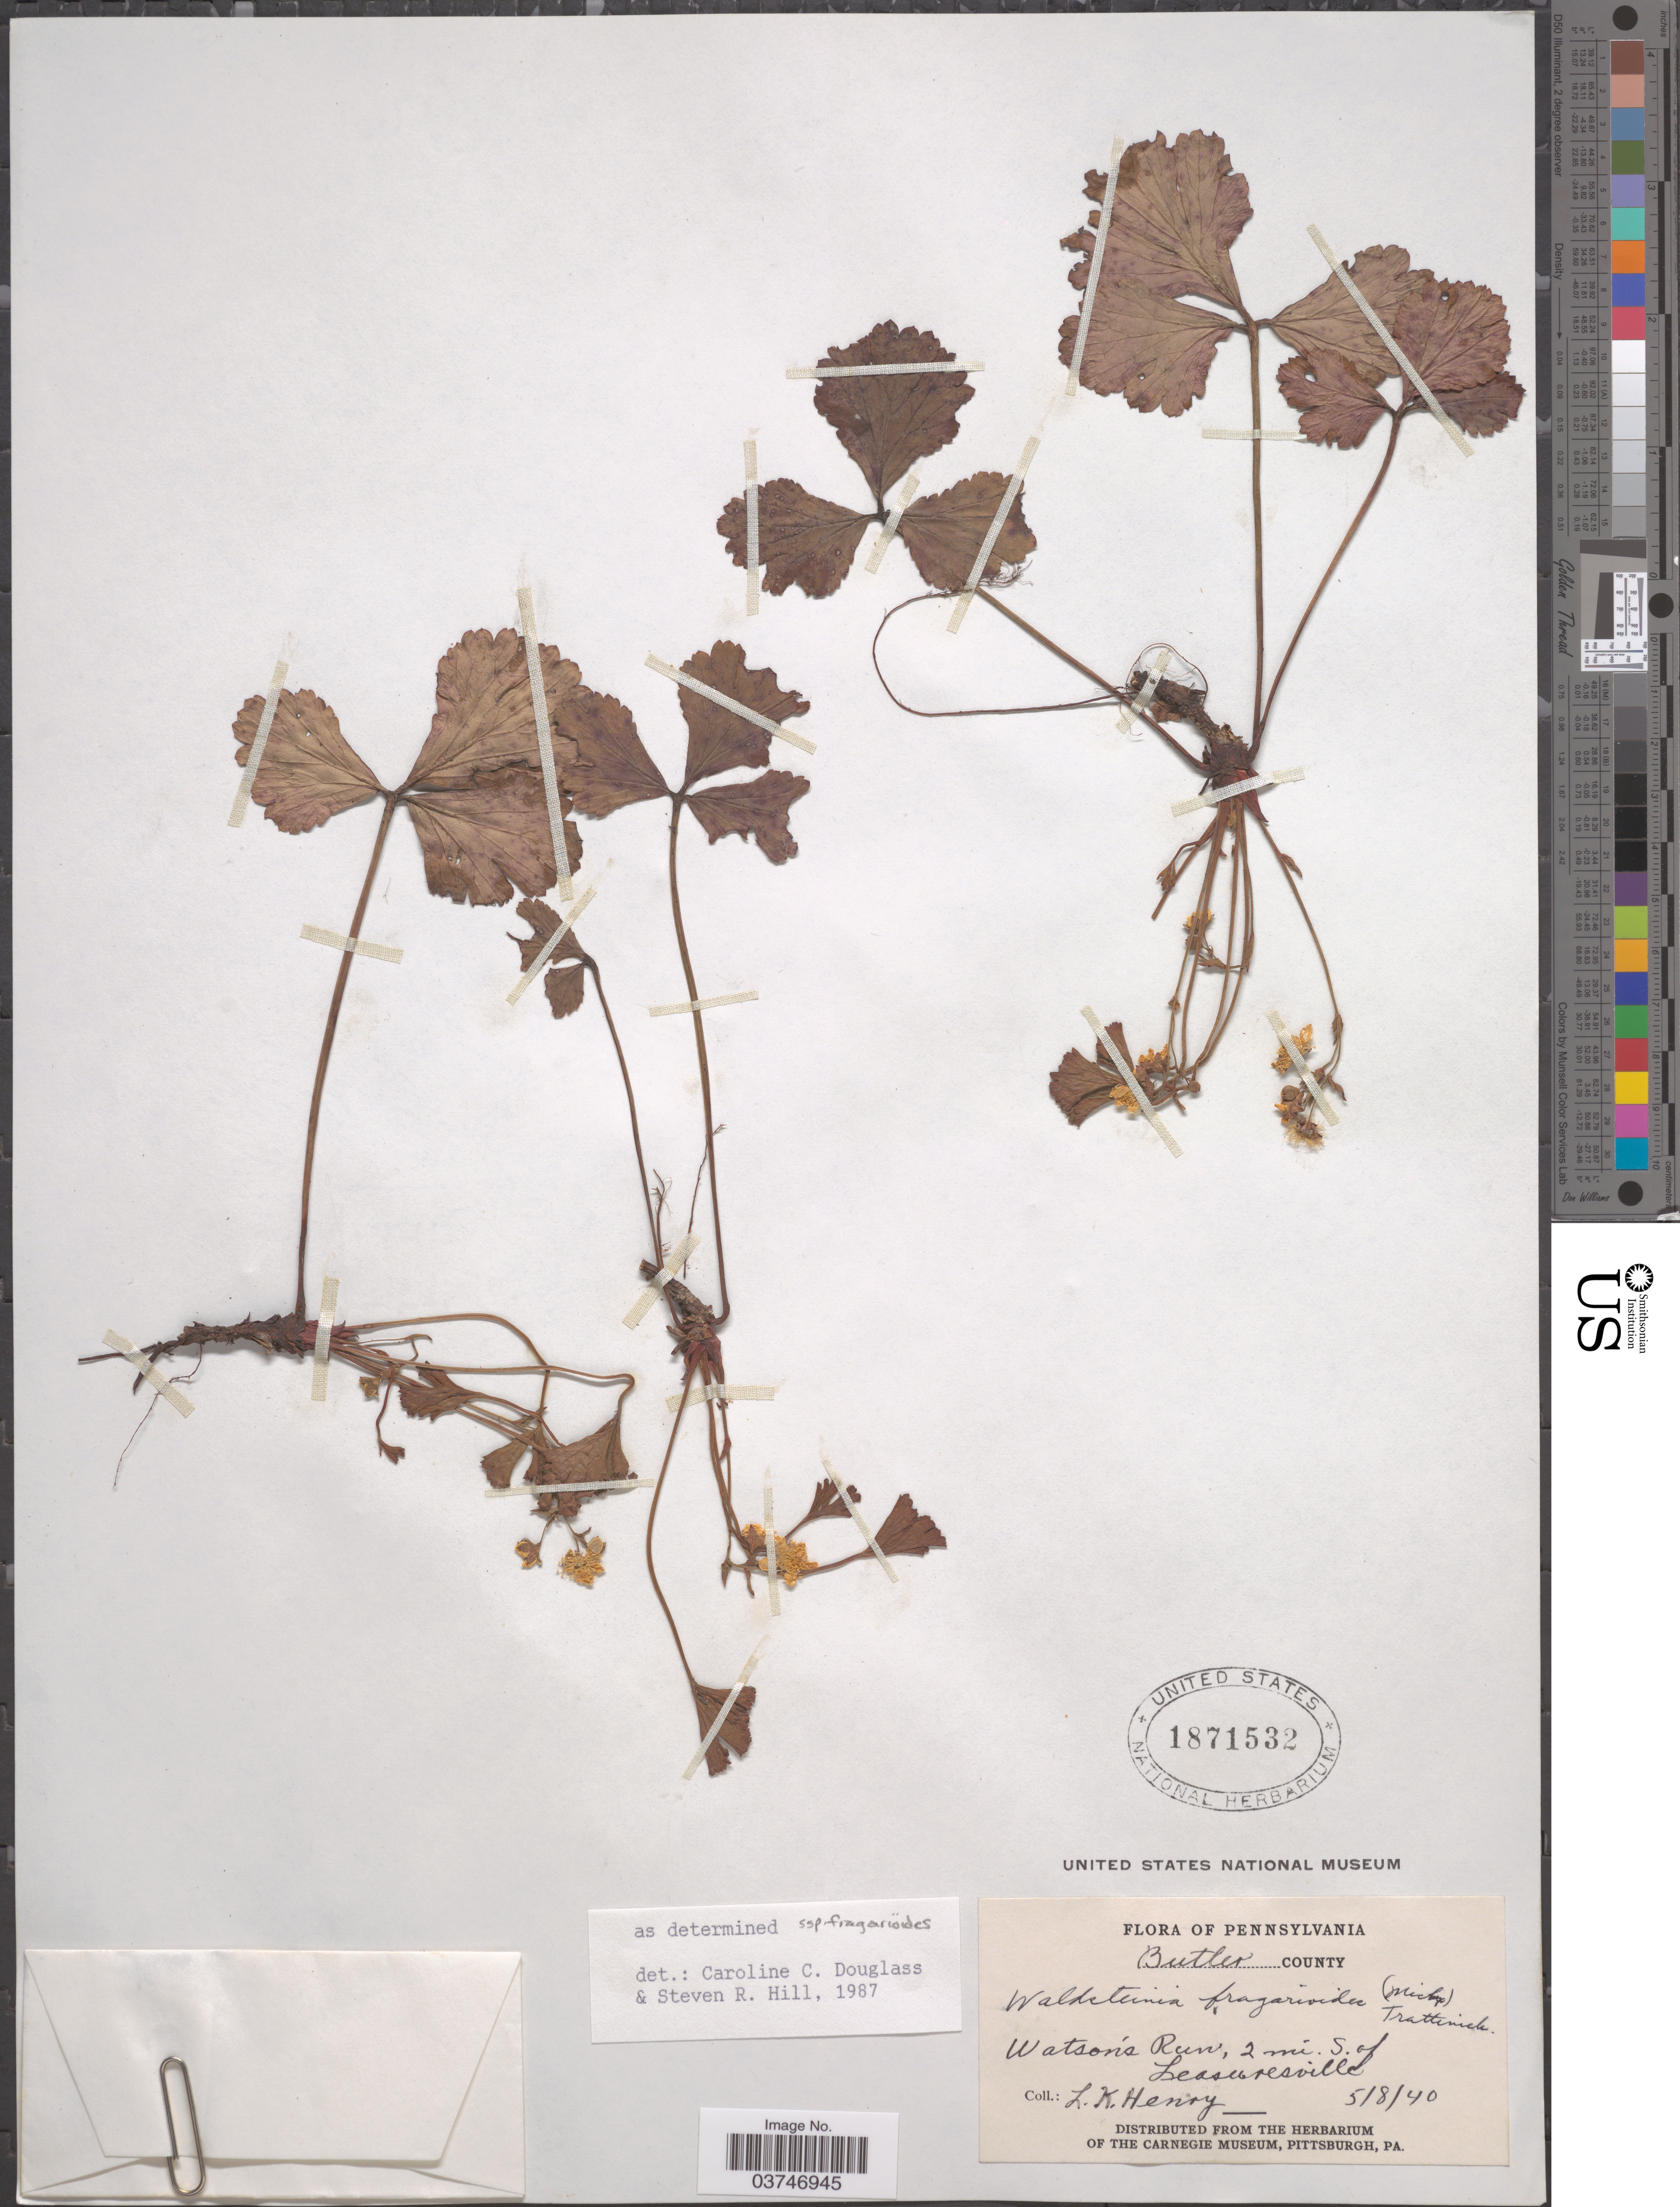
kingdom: Plantae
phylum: Tracheophyta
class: Magnoliopsida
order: Rosales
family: Rosaceae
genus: Waldsteinia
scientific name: Waldsteinia fragarioides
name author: (Michx.) Tratt.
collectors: L. K. Henry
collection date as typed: Transcribed d/m/y: 8/5/40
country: United States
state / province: Pennsylvania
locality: Butler County. Watson's Run, 2 mi. S. of Leasuresville.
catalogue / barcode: US 1871532